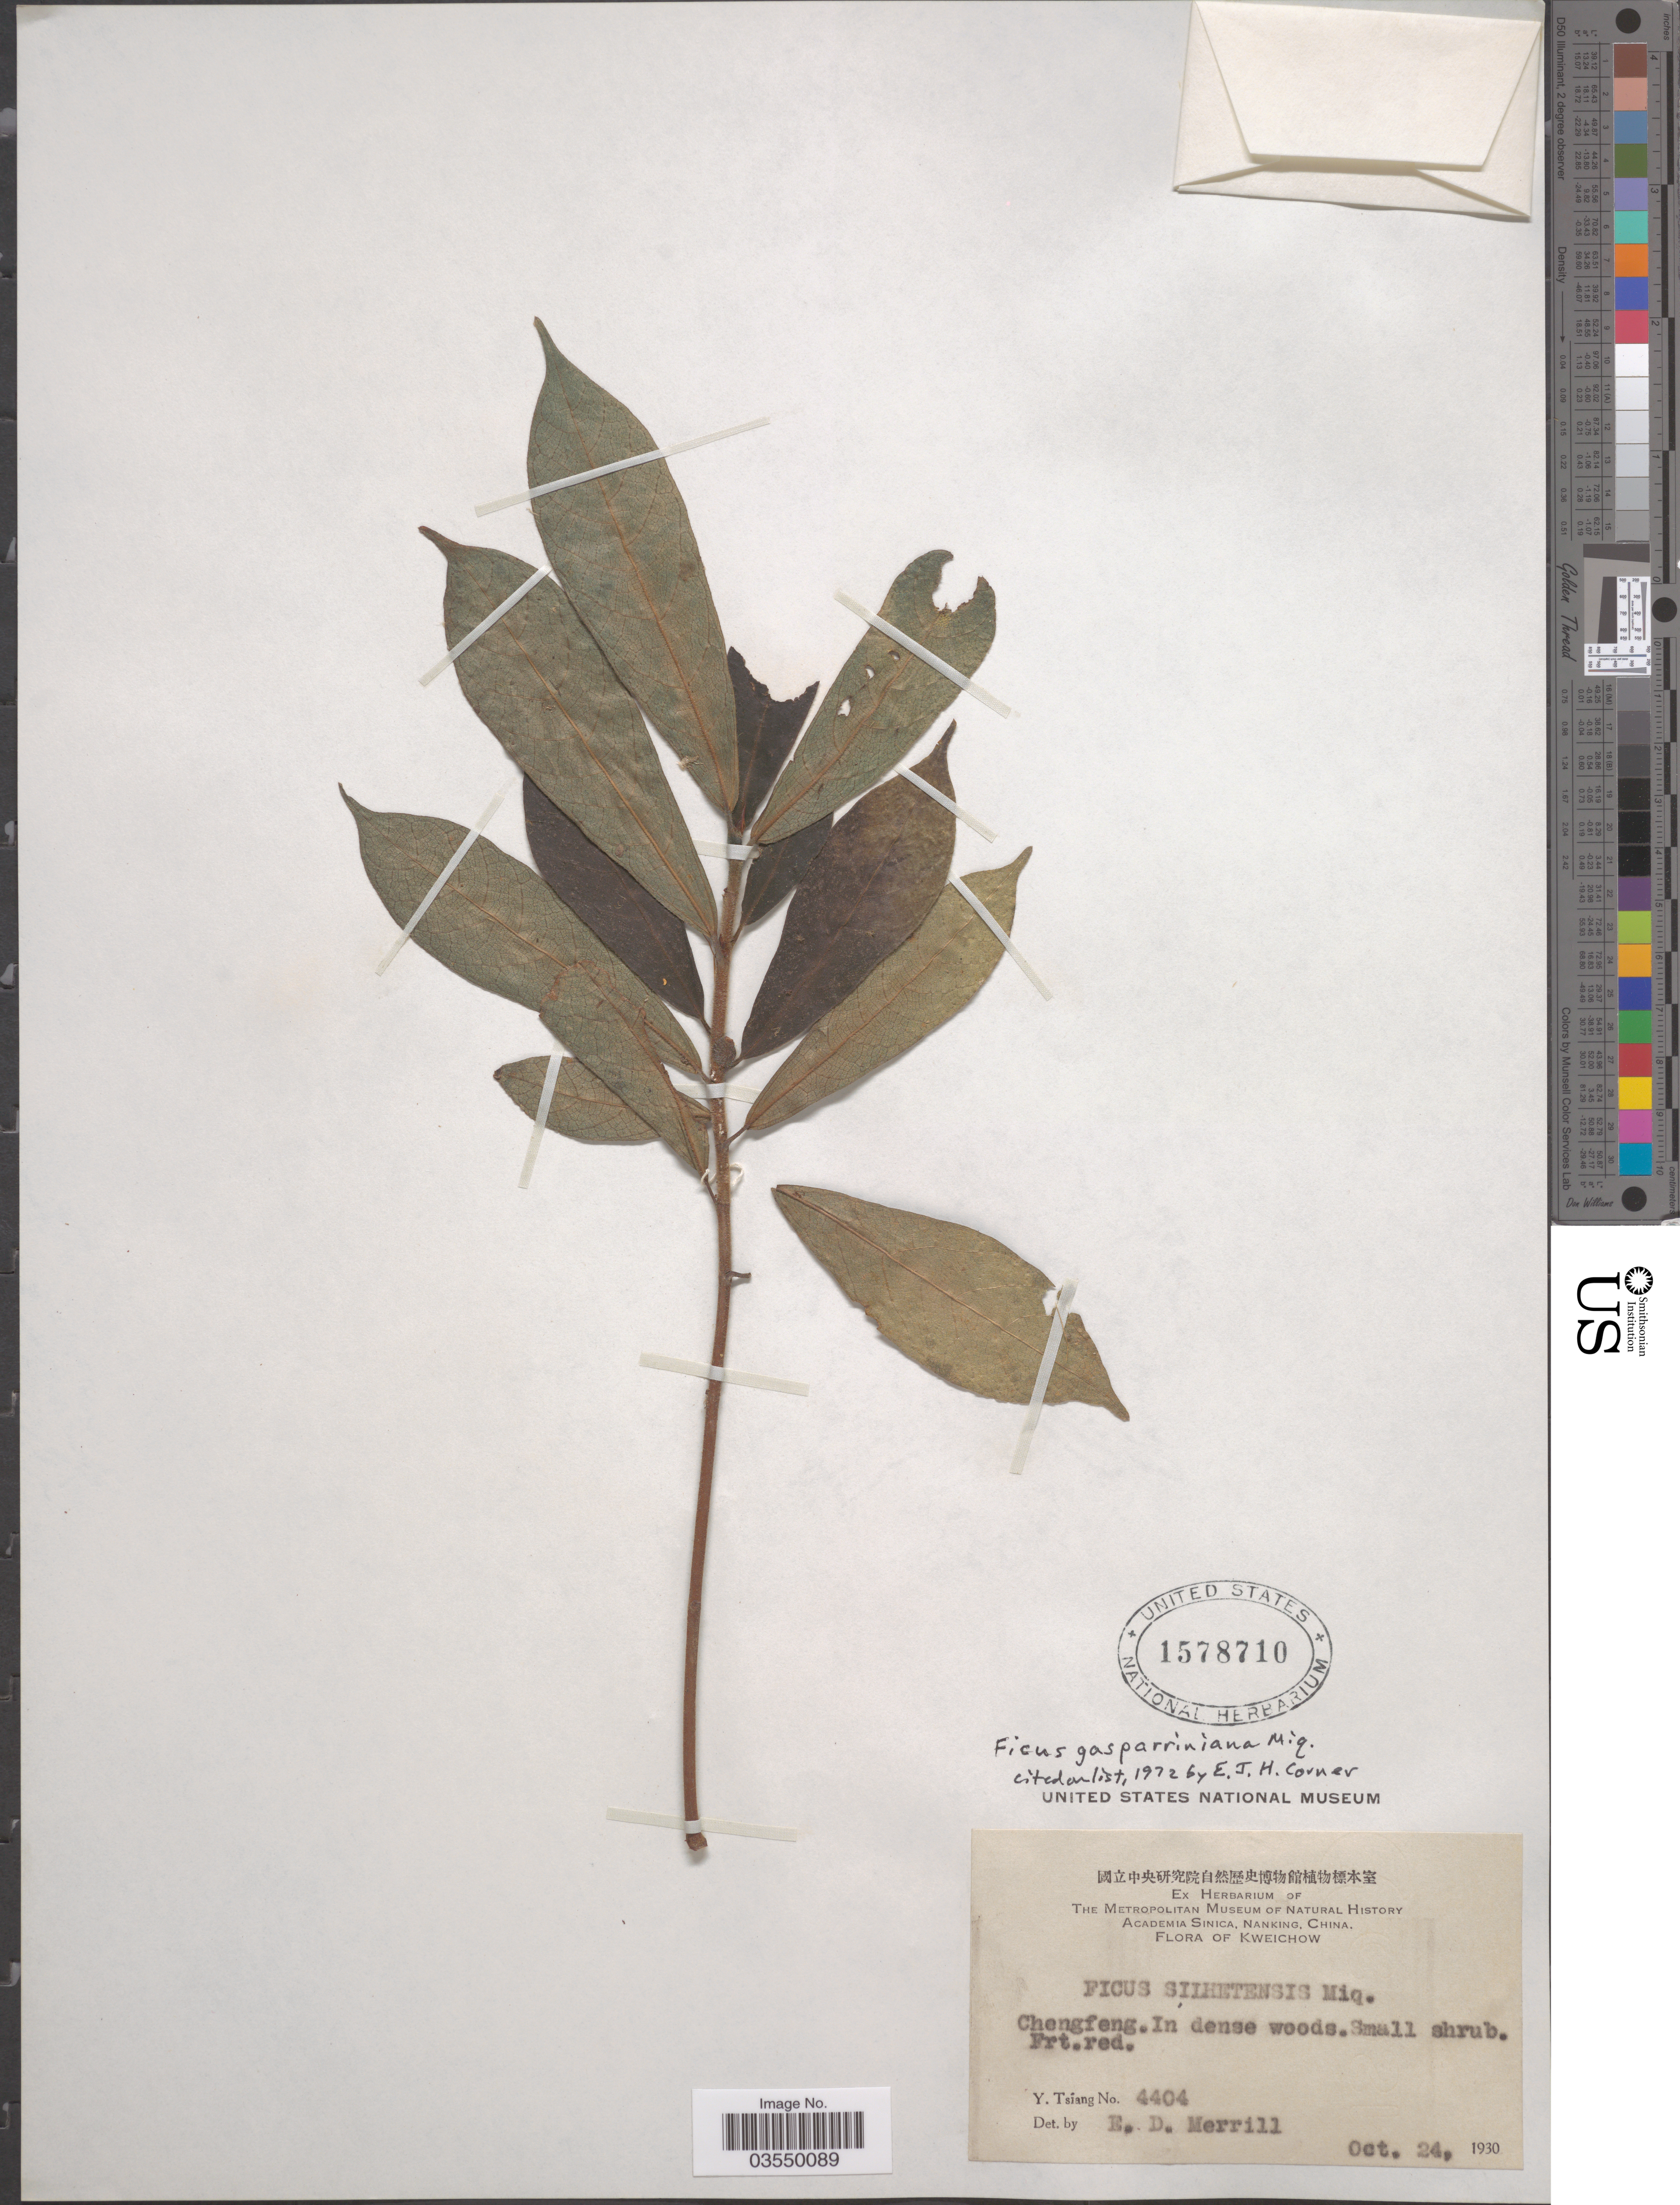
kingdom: Plantae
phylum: Tracheophyta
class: Magnoliopsida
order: Rosales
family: Moraceae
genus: Ficus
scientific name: Ficus gasparriniana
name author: Miq.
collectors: Y. Tsiang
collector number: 4404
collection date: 1930-10-24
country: China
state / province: Guizhou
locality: Kweichow. Chengfeng.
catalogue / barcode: US 1578710